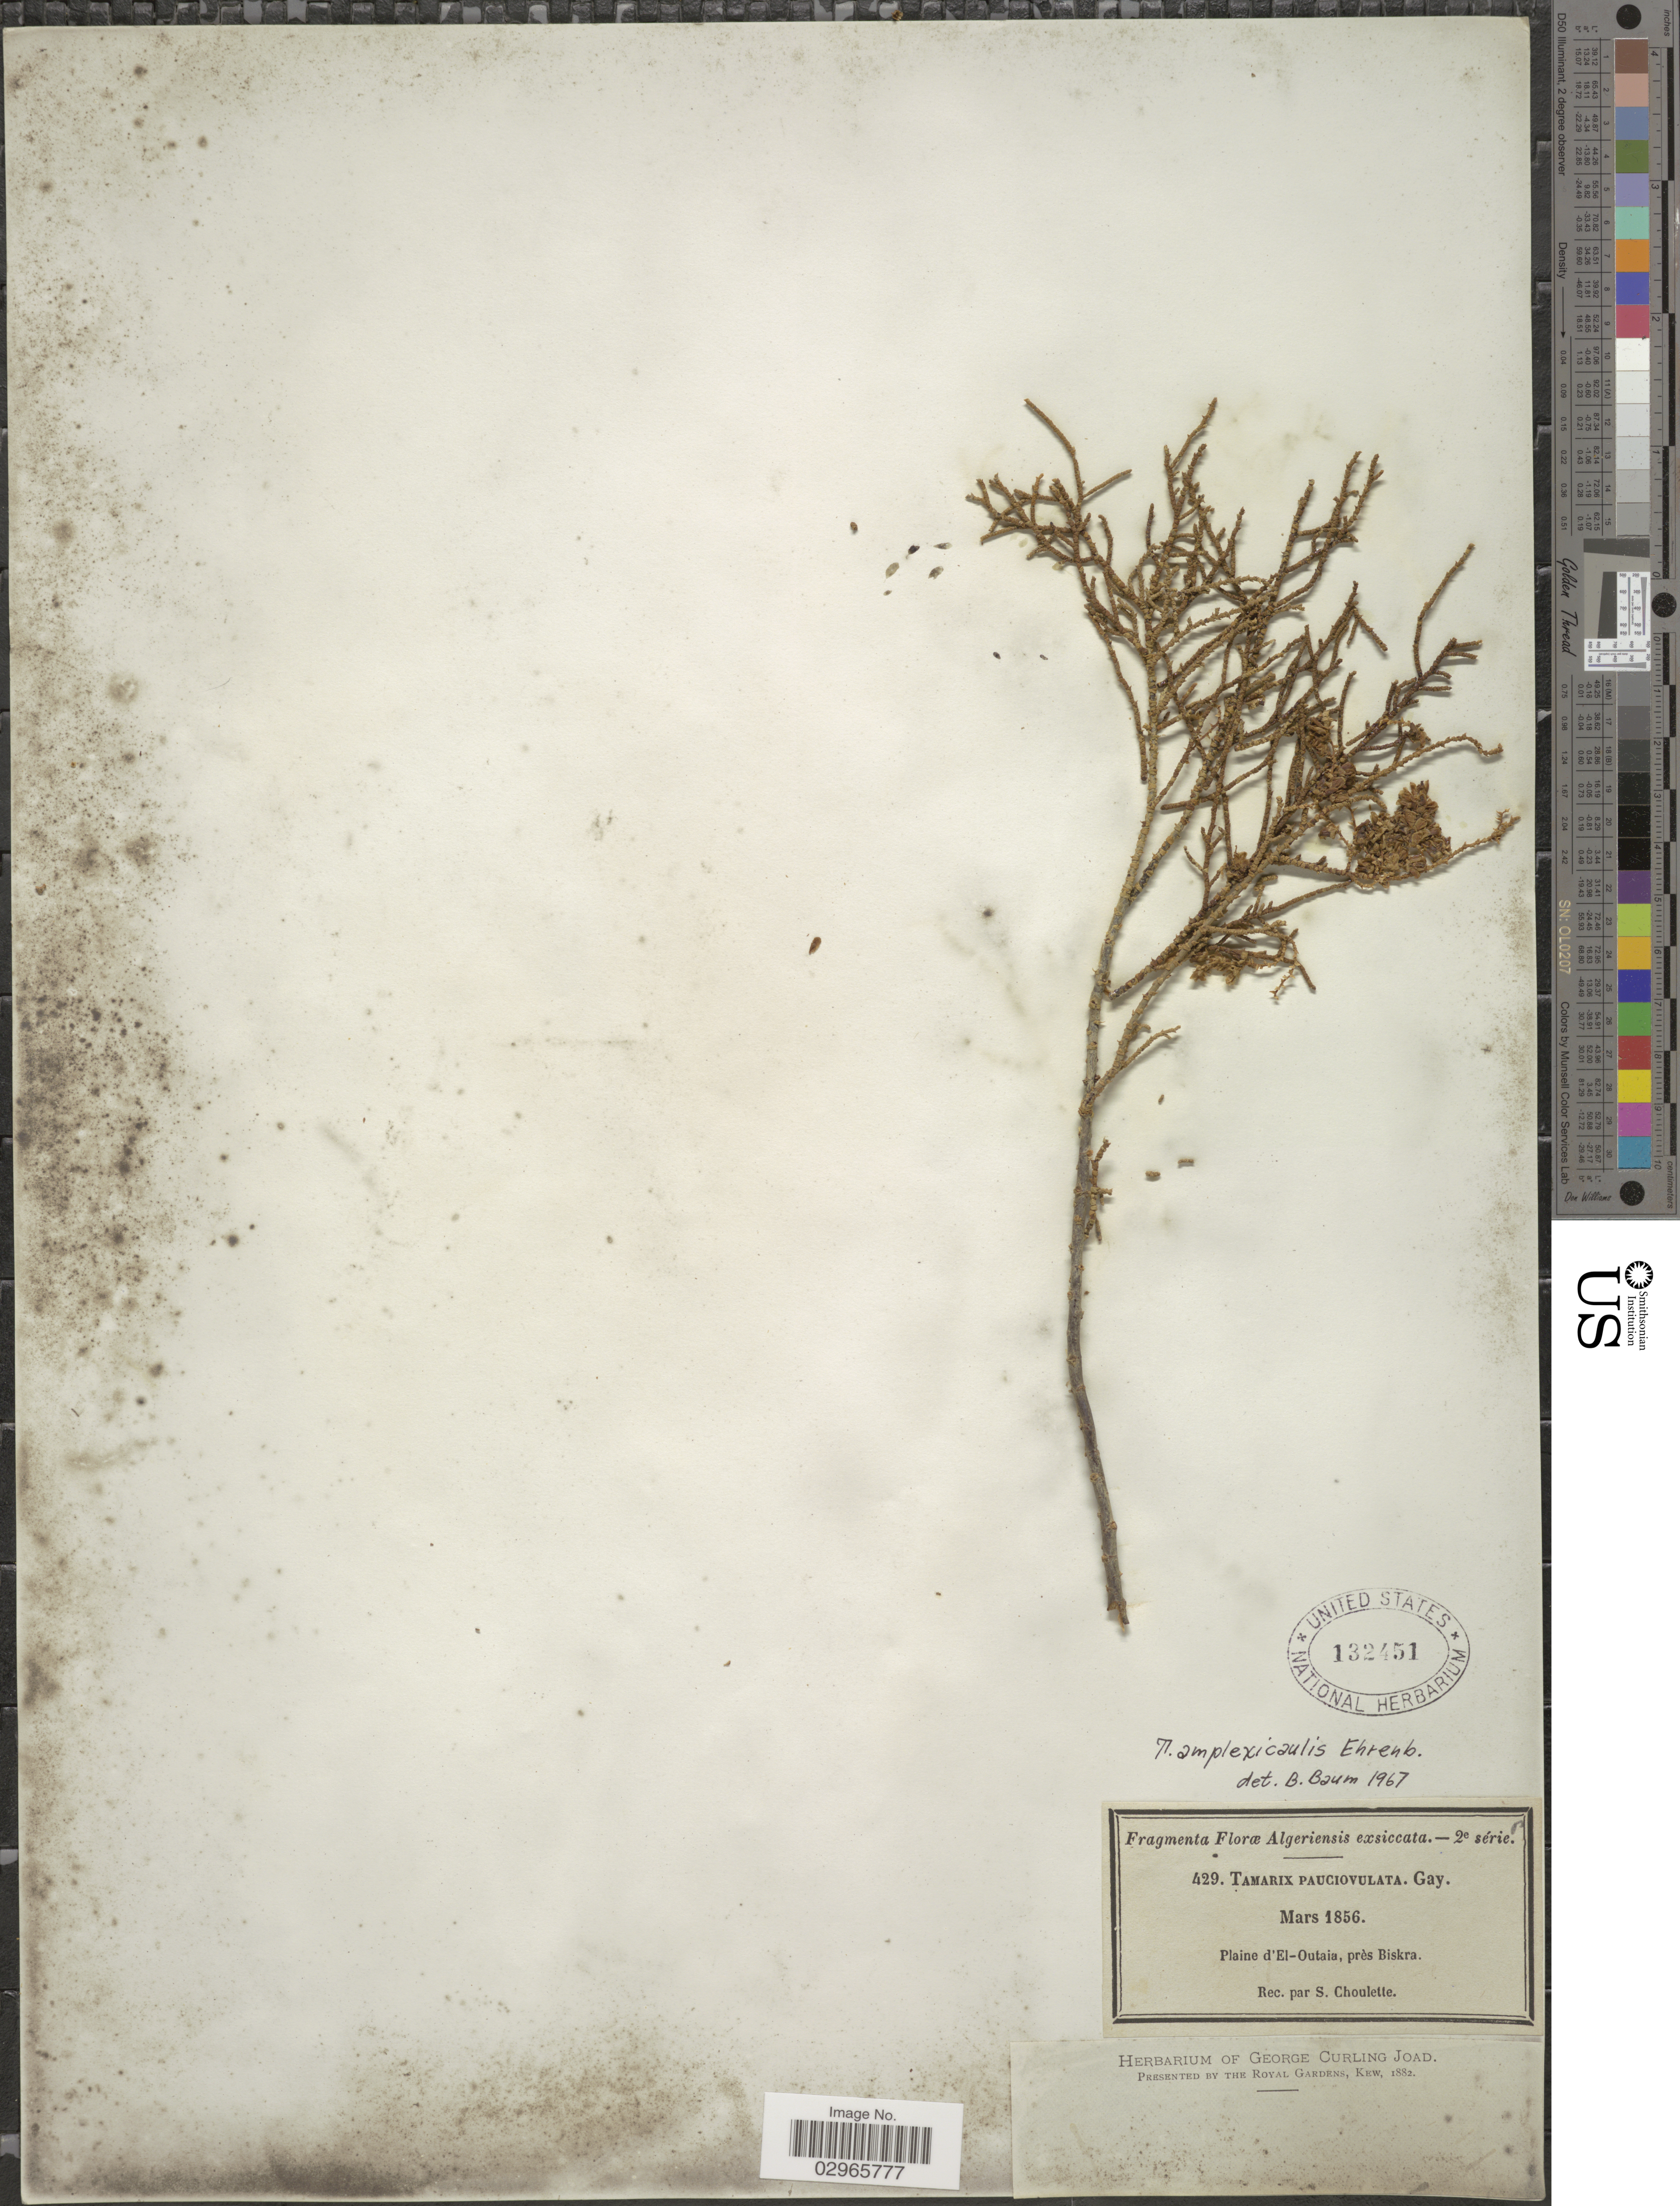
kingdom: Plantae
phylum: Tracheophyta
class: Magnoliopsida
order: Caryophyllales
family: Tamaricaceae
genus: Tamarix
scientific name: Tamarix amplexicaulis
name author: Ehrenb.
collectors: S. Choulette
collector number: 429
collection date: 1856-03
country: Algeria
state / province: Biskra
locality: Plaine d'El-Outaia, près Biskra.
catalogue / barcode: US 132451